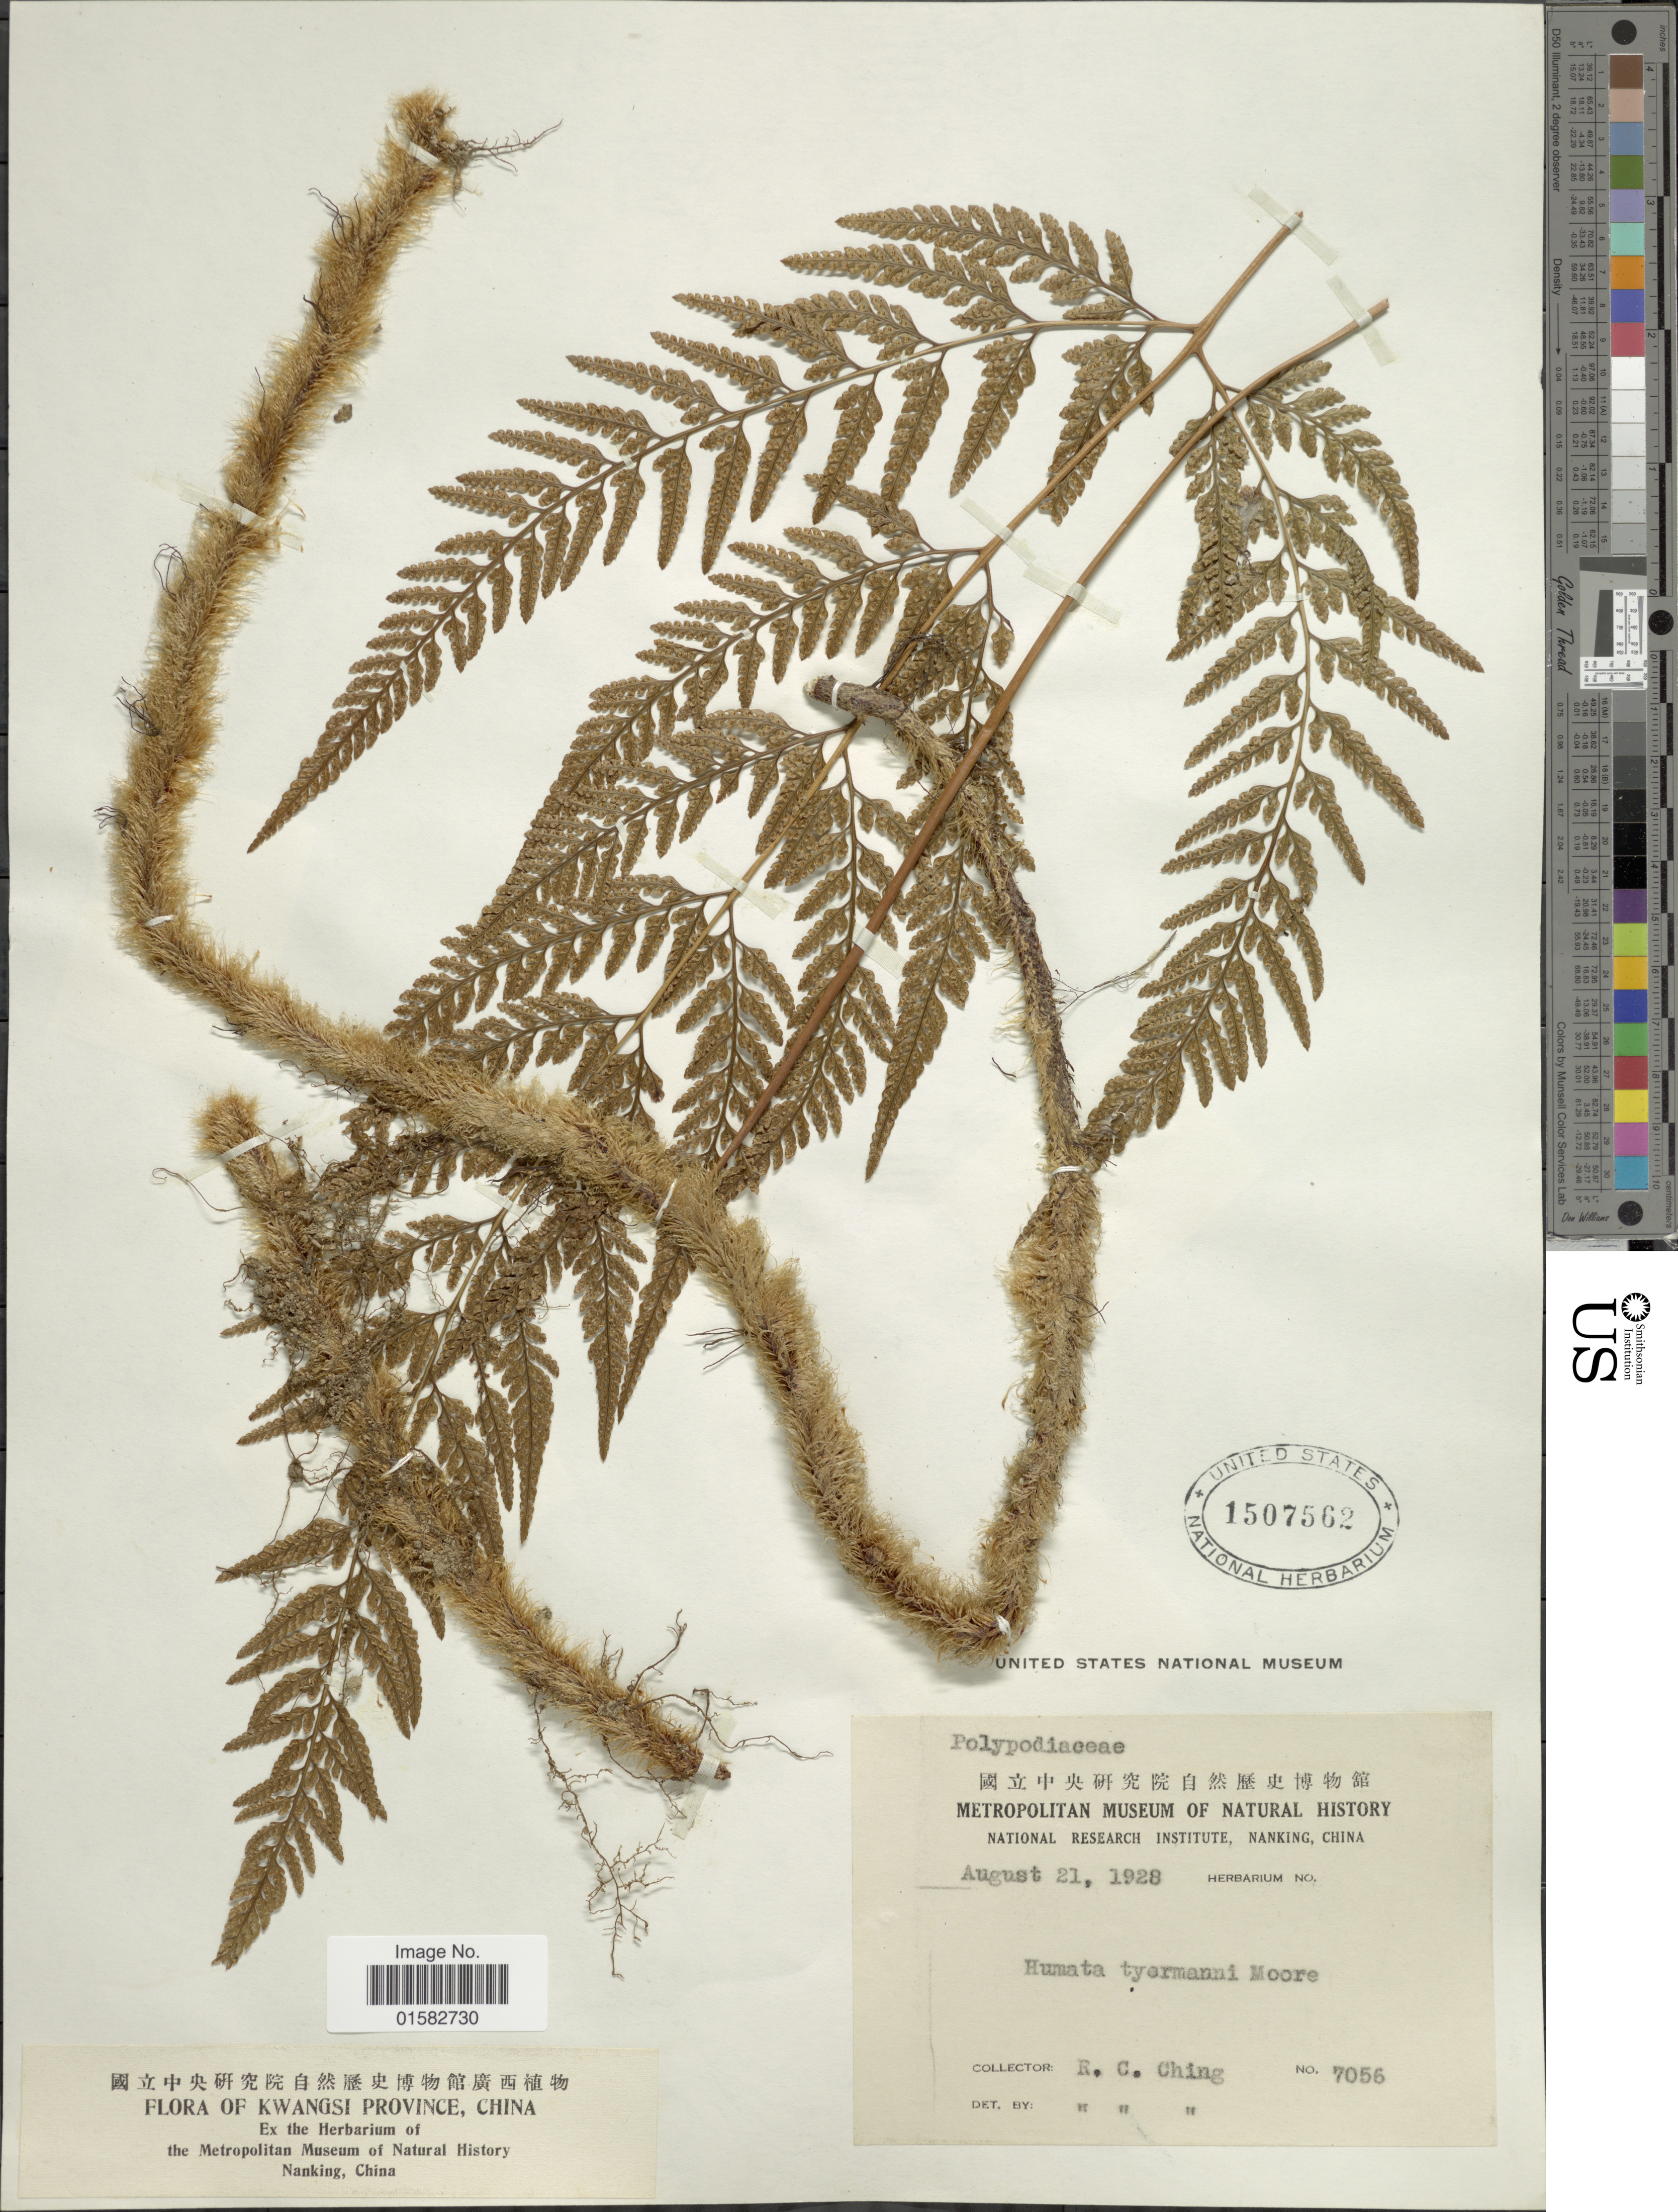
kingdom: Plantae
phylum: Tracheophyta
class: Polypodiopsida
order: Polypodiales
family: Davalliaceae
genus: Davallia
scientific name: Davallia griffithiana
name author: Hook.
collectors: R. C. Ching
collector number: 7056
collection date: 1928-08-21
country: China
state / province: Guangxi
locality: Kwangsi Province, Nanking, China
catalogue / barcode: US 1507562